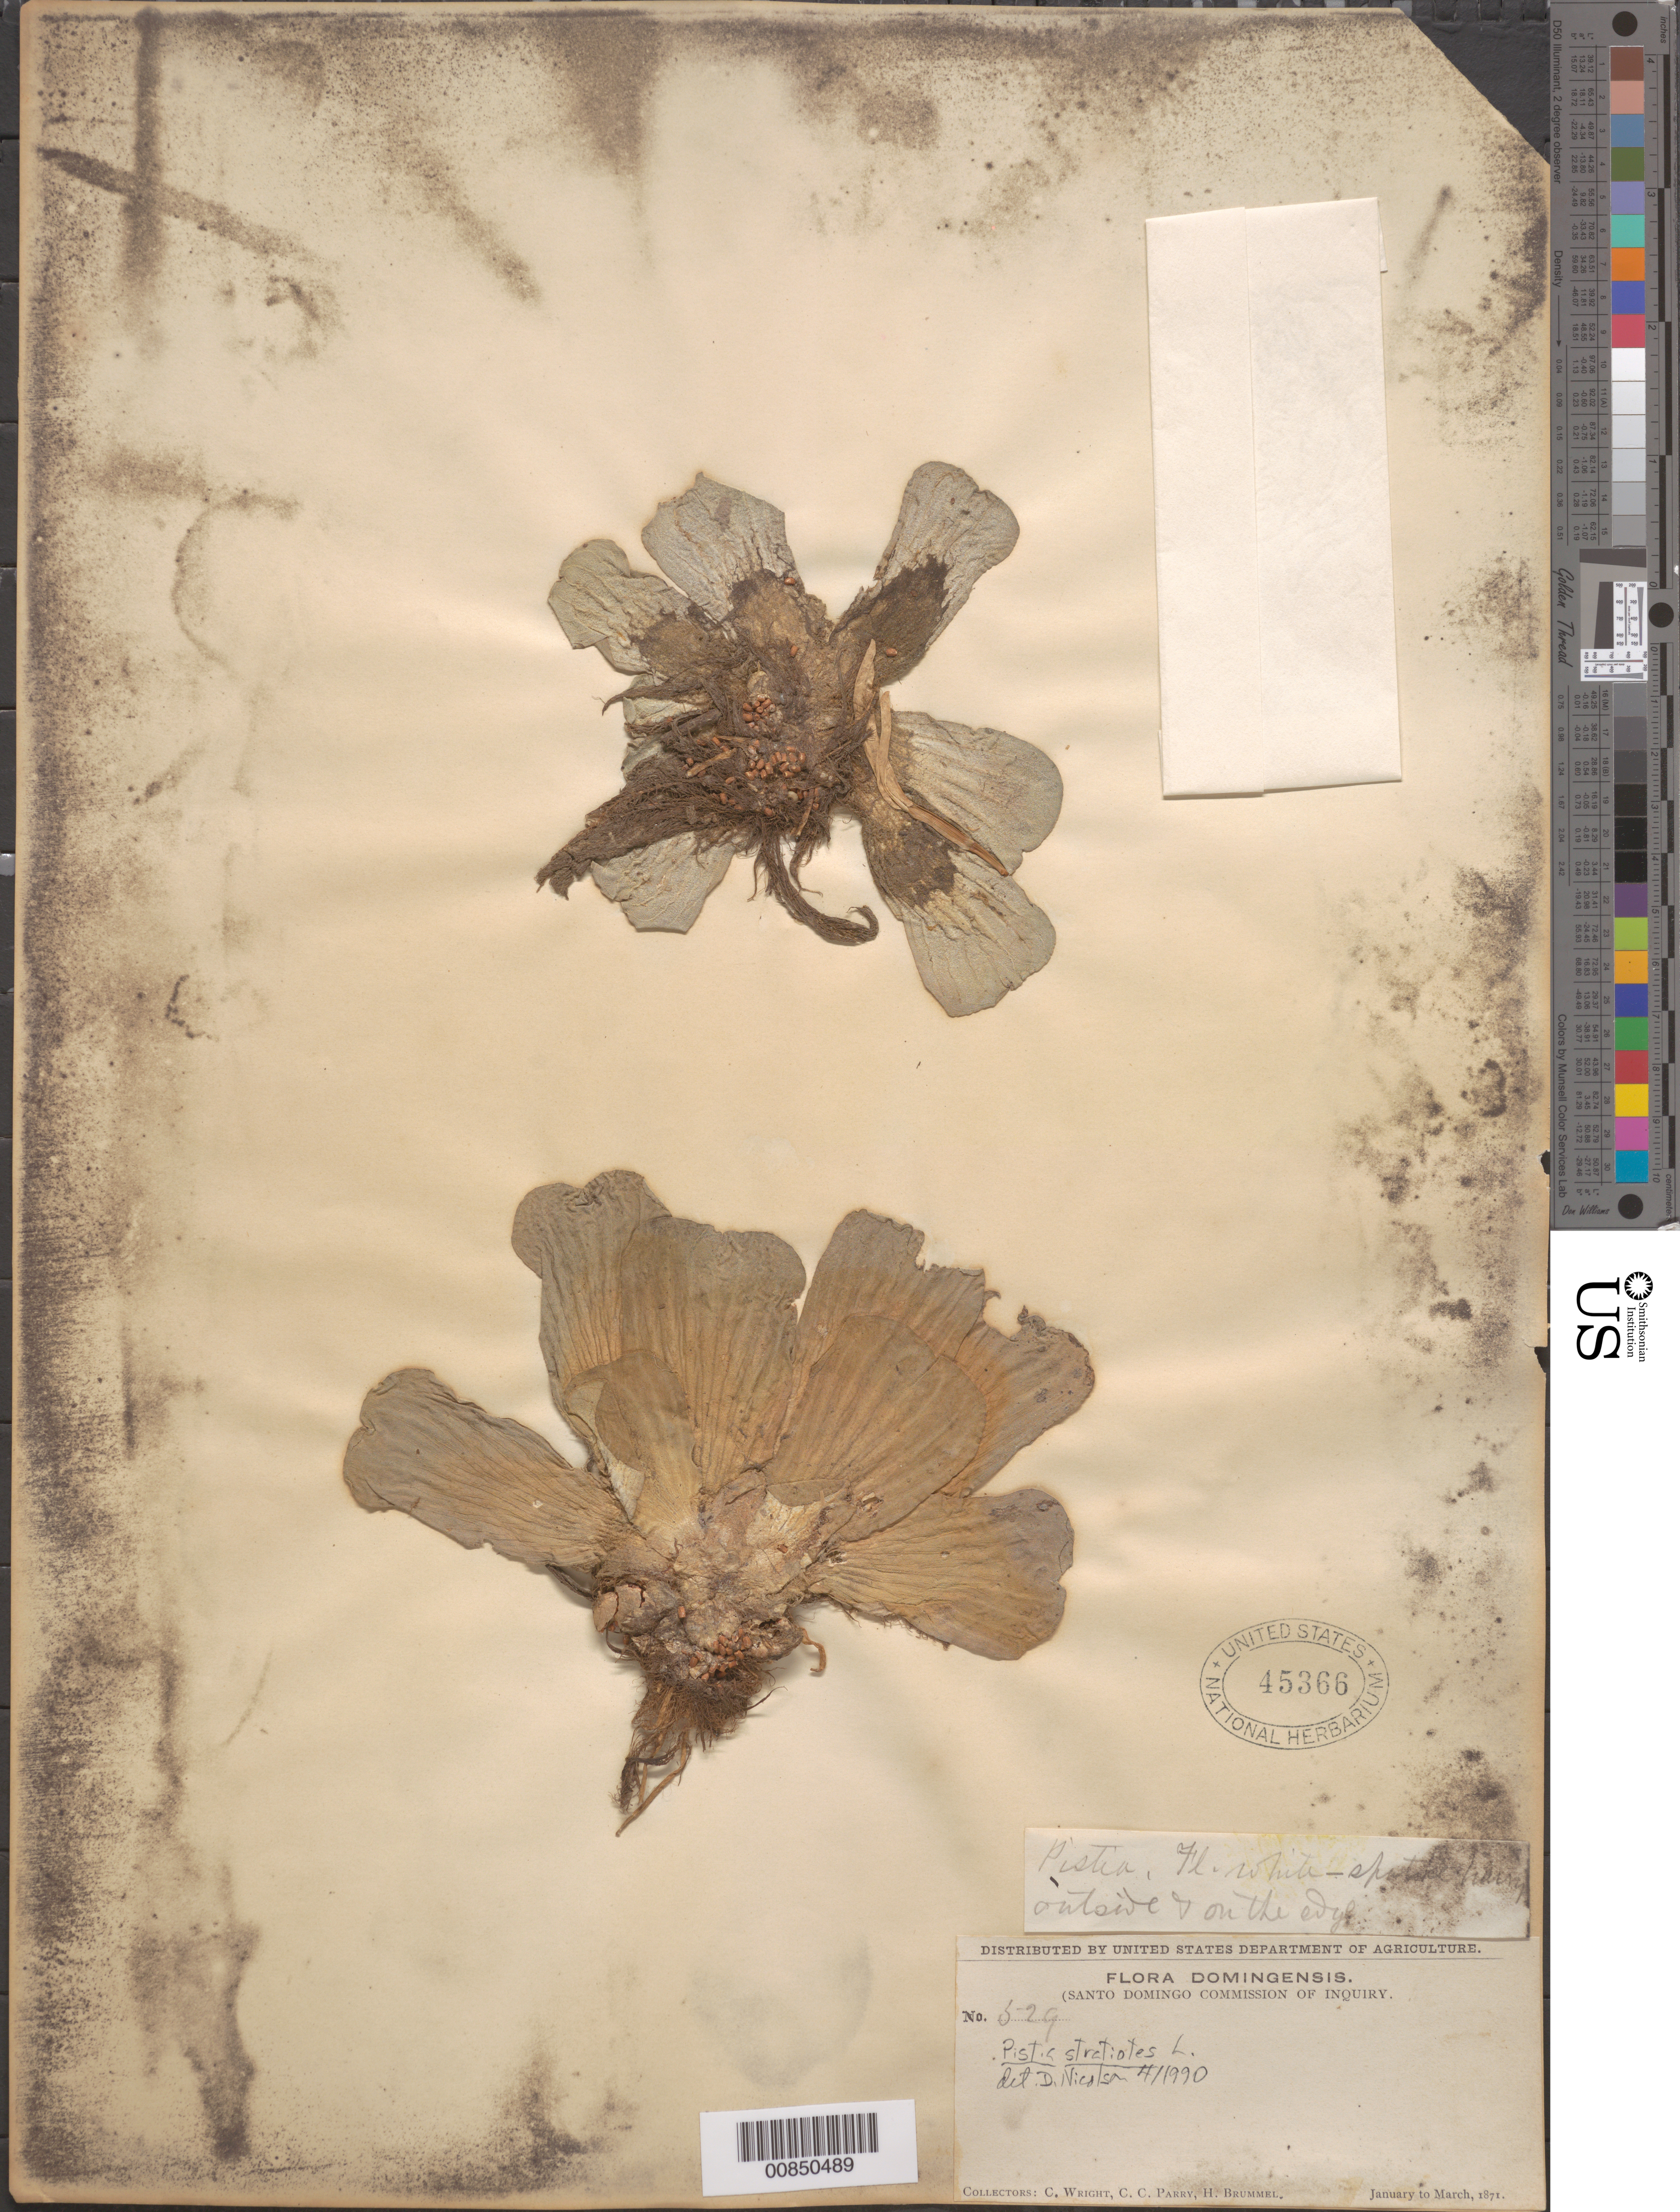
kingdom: Plantae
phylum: Tracheophyta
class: Liliopsida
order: Alismatales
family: Araceae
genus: Pistia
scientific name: Pistia stratiotes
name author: L.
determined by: Nicolson, Dan H.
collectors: C. Wright, C. C. Parry & H. Brummel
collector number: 529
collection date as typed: Jan 1871 to -- Mar 1871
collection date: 1871-01/1871-03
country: Dominican Republic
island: Hispaniola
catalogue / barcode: US 45366